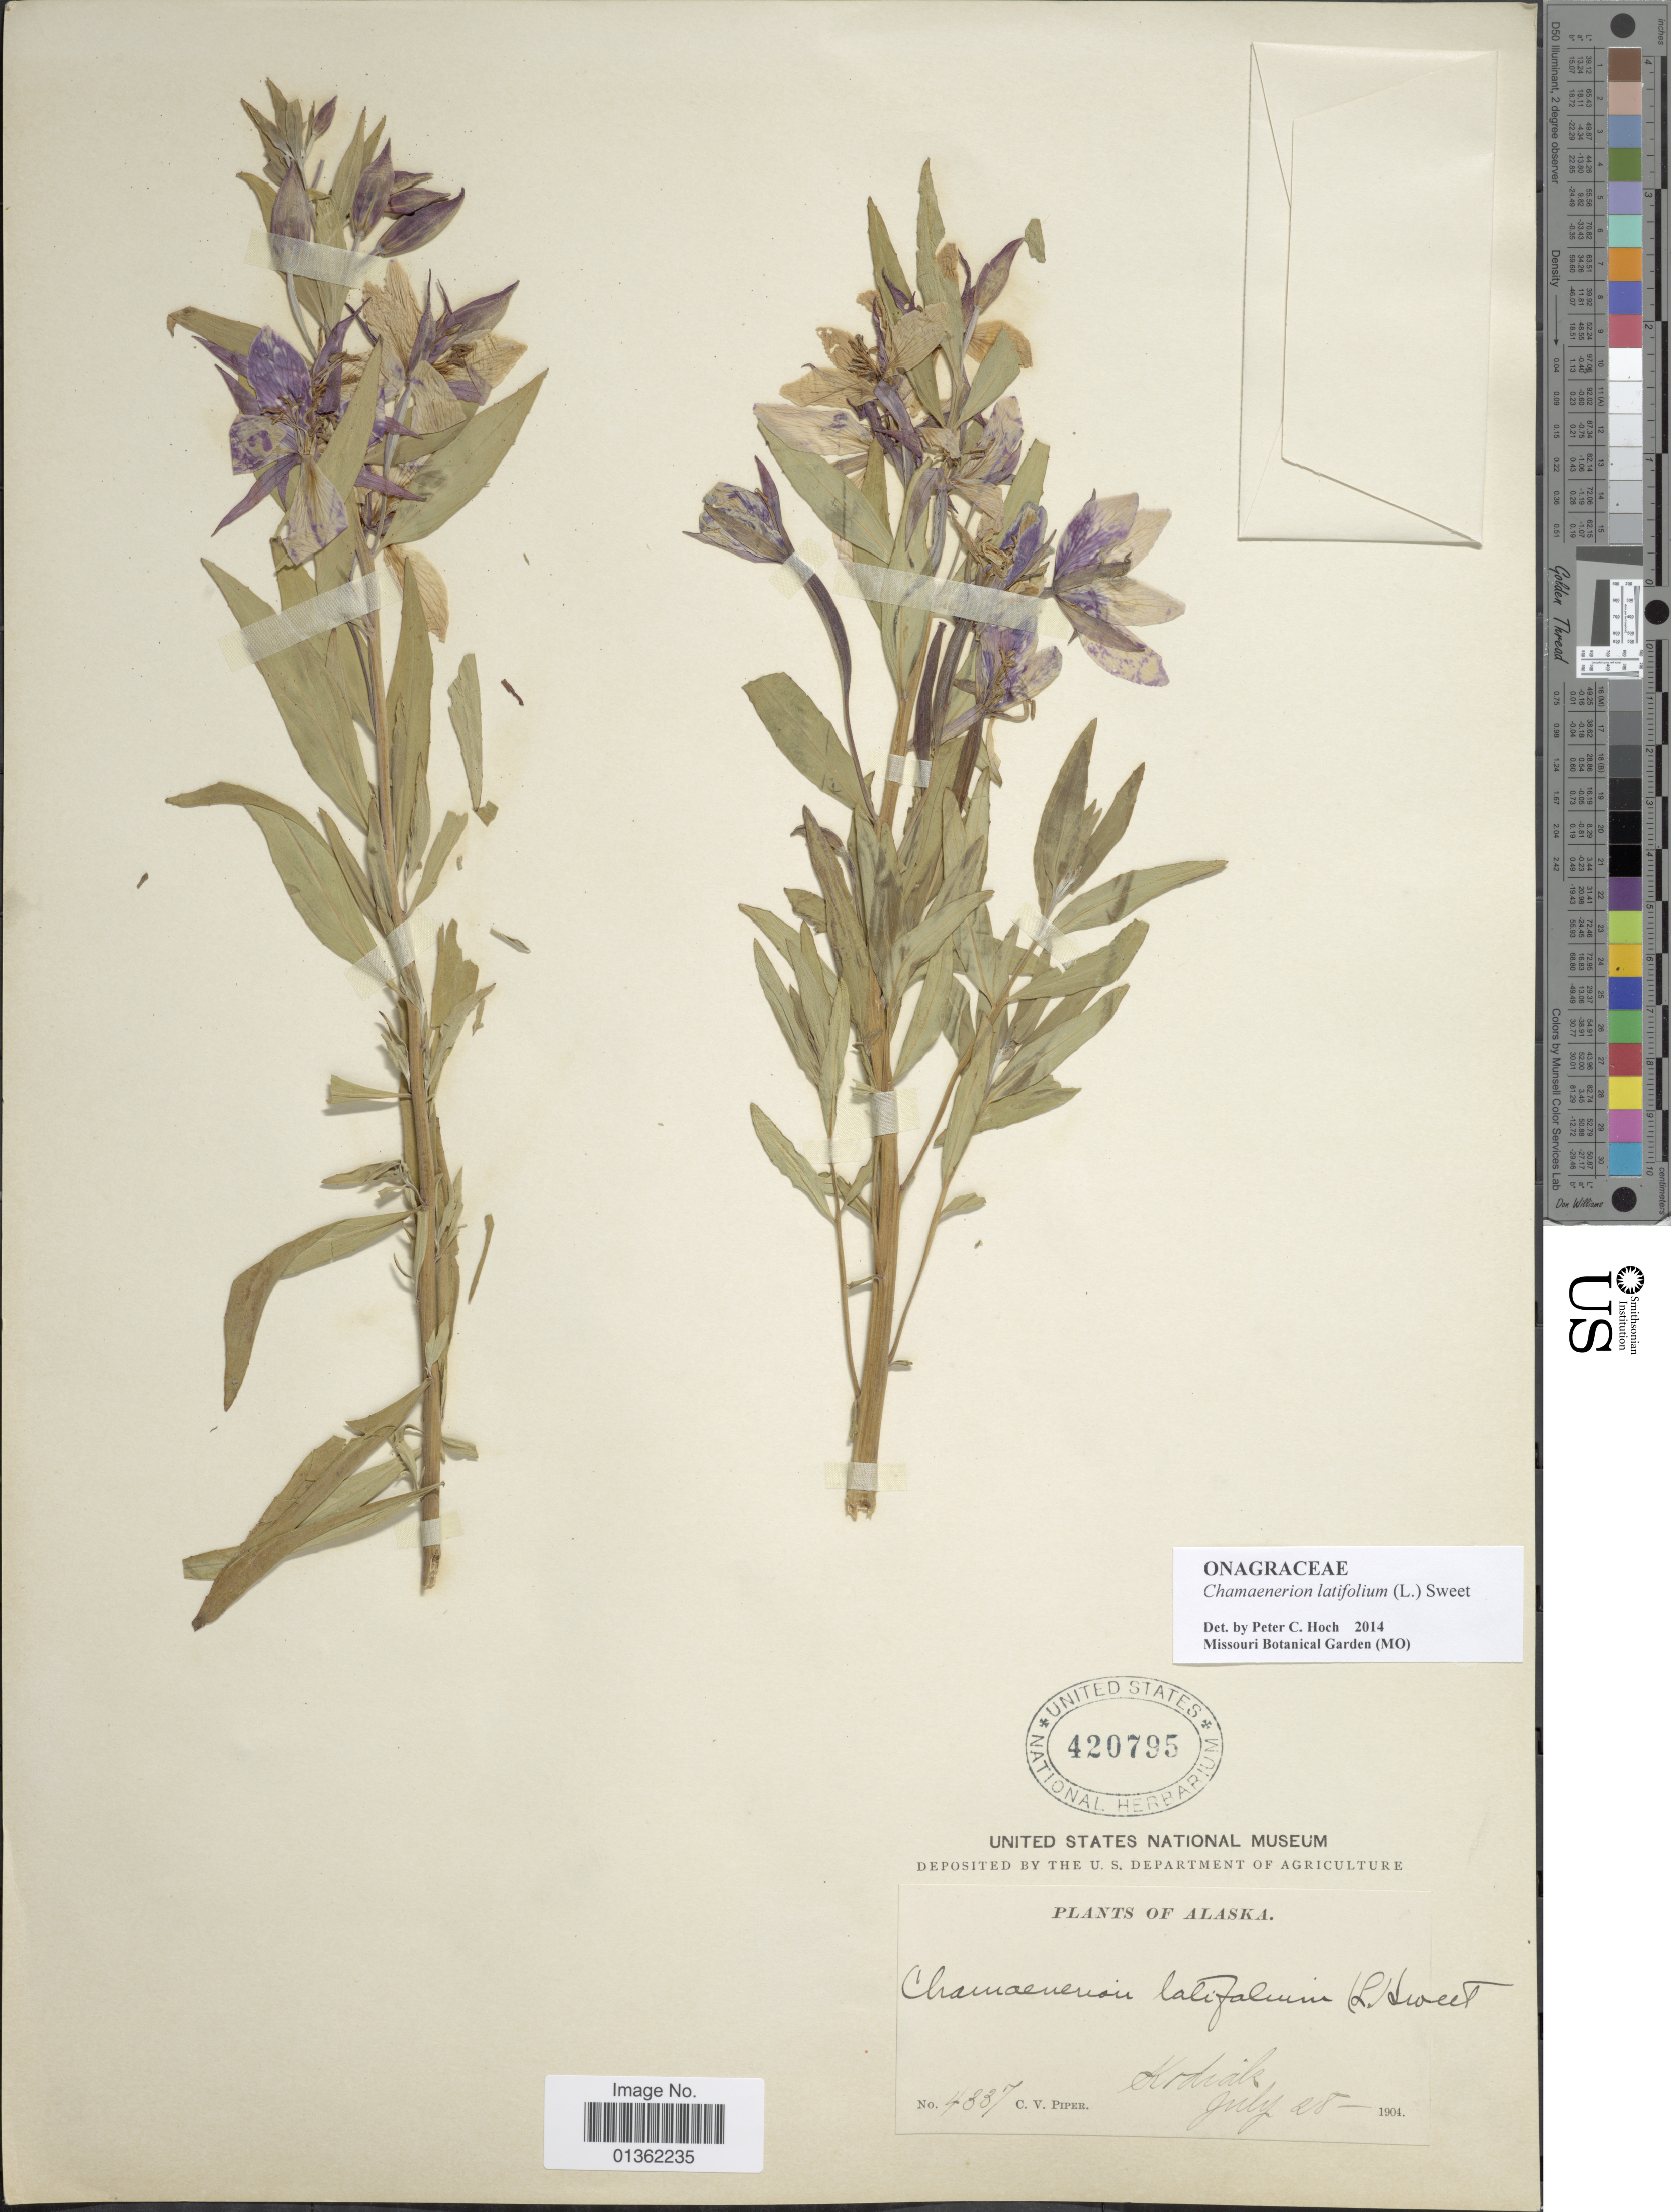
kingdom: Plantae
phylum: Tracheophyta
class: Magnoliopsida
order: Myrtales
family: Onagraceae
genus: Chamaenerion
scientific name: Chamaenerion latifolium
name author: (L.) Th. Fr. & Lange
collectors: C. V. Piper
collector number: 4337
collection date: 1904-07-28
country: United States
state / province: Alaska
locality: Kodiak.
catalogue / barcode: US 420795